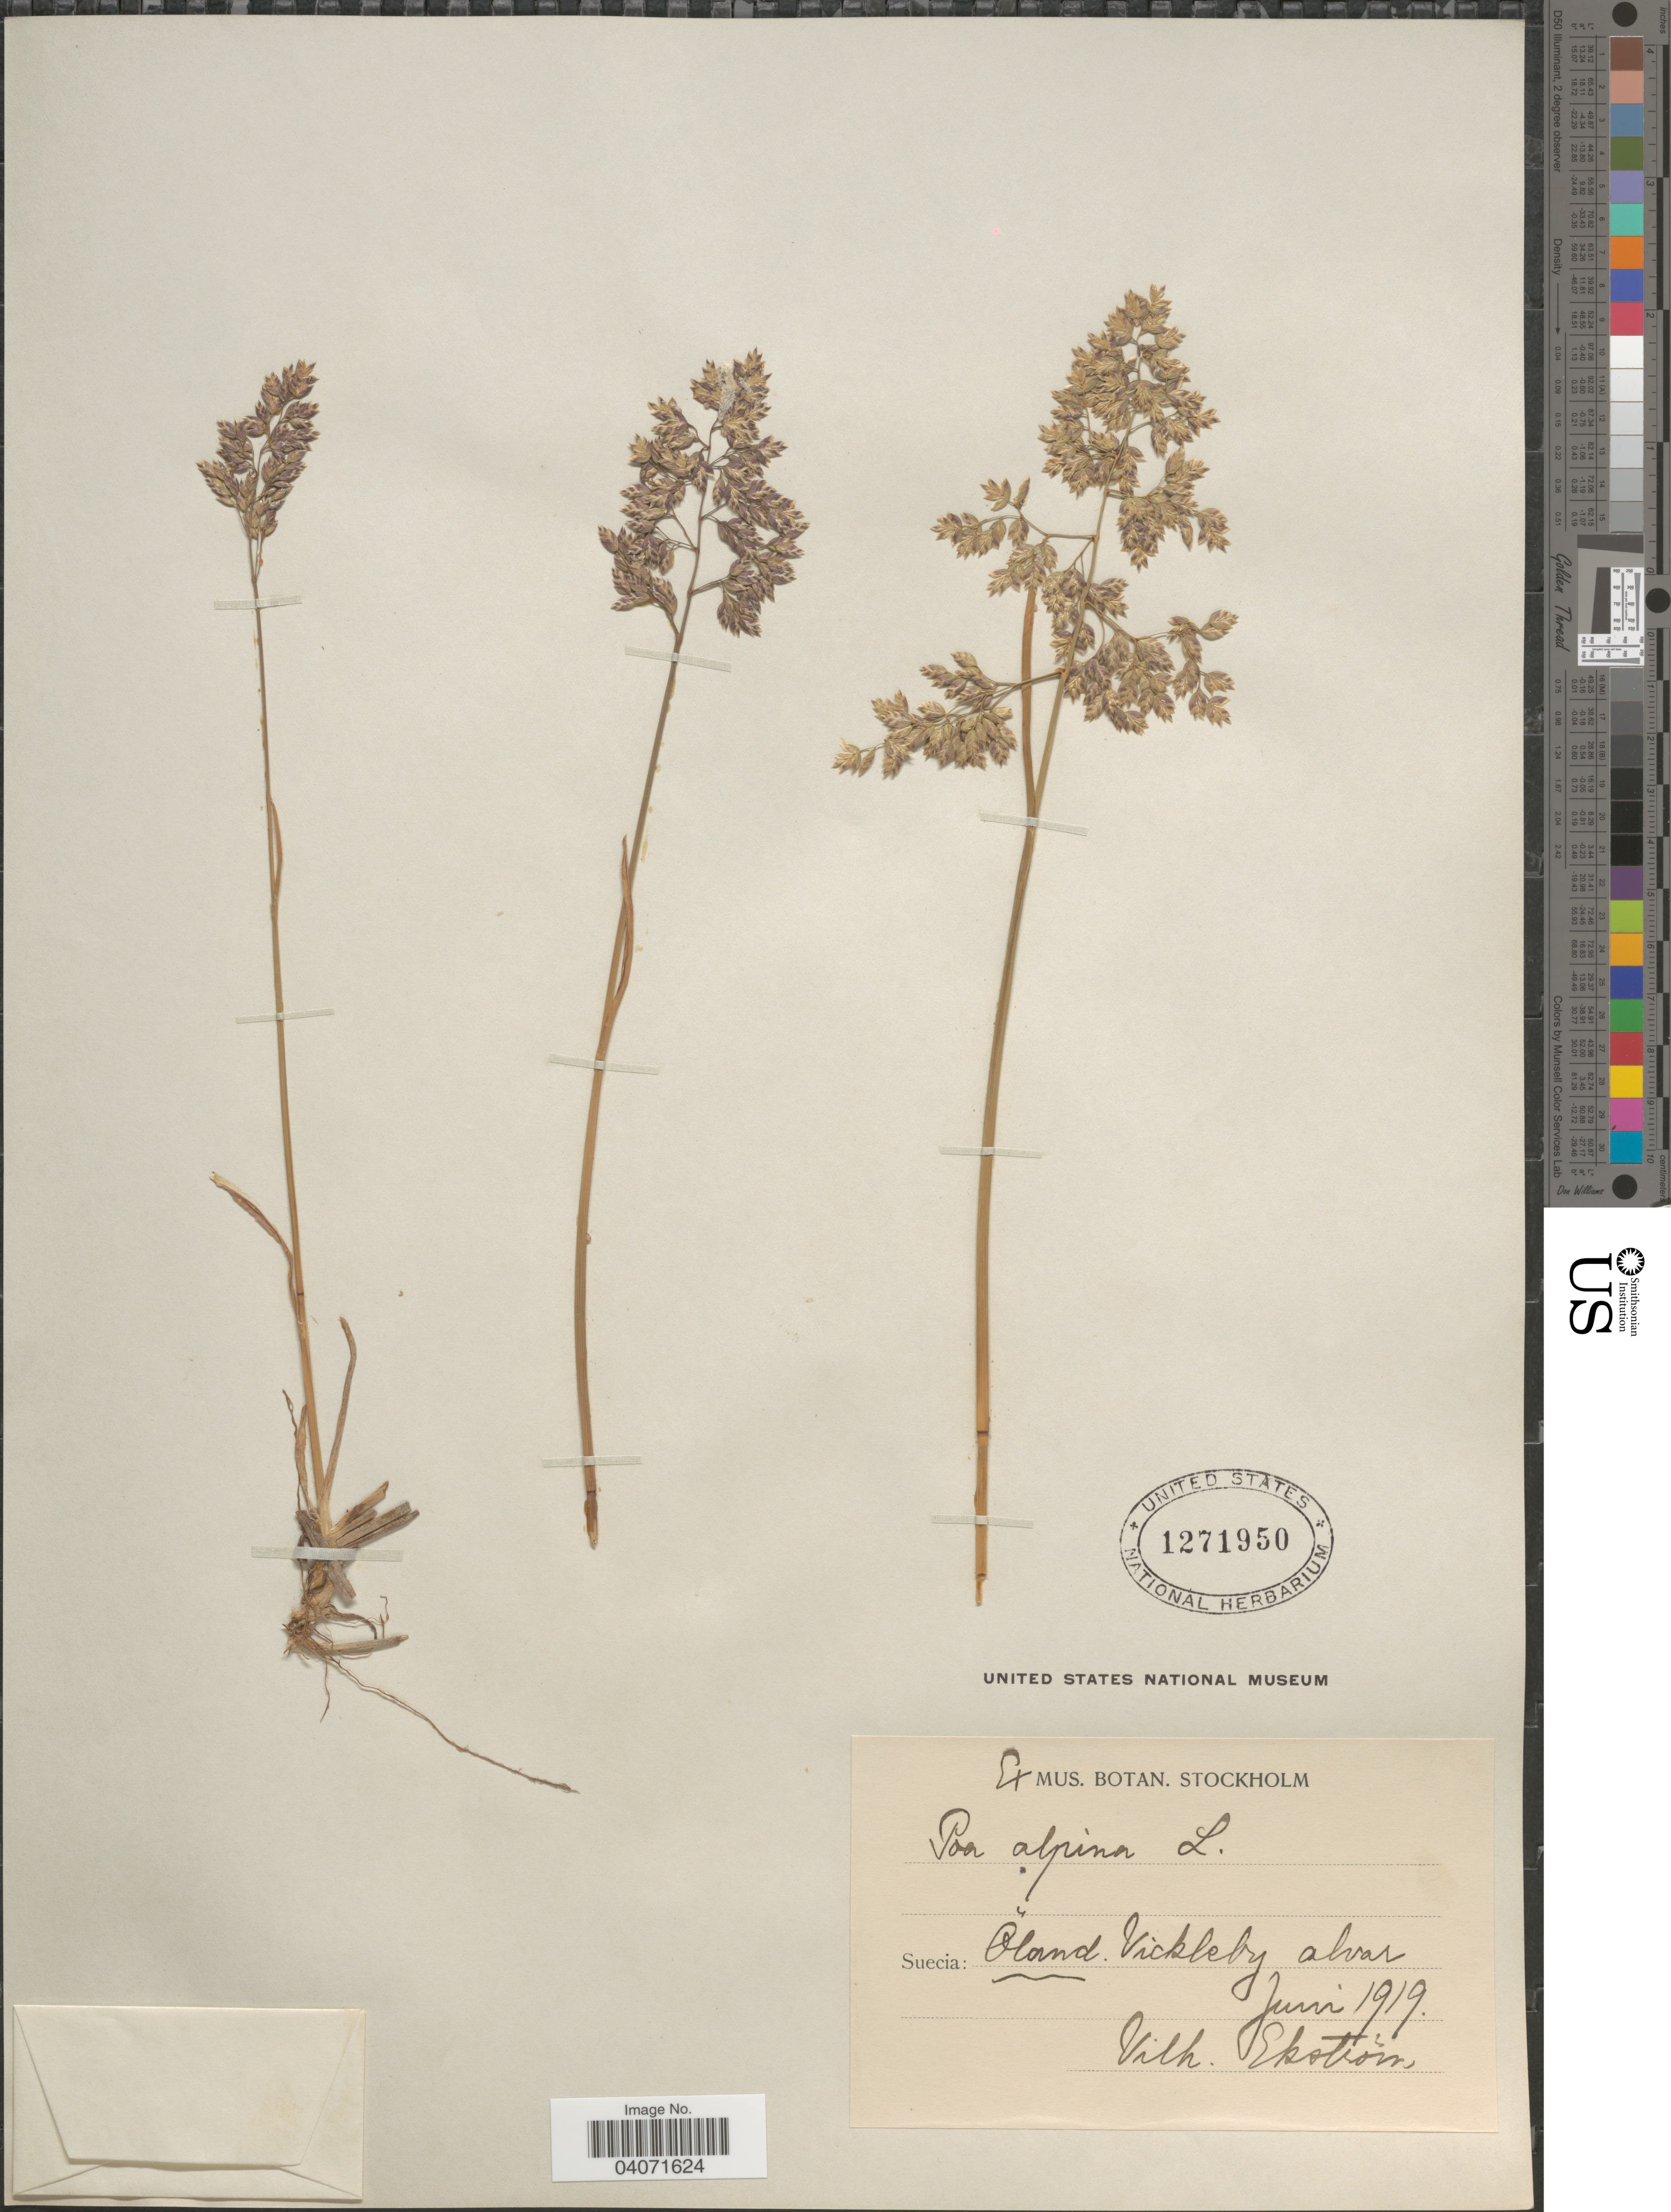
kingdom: Plantae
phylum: Tracheophyta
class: Liliopsida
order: Poales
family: Poaceae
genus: Poa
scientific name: Poa alpina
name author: L.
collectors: V. Ekstrom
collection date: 1919-06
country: Sweden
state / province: Kalmar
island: Oland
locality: Suecia: Öland. Vickleby alvar.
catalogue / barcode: US 1271950